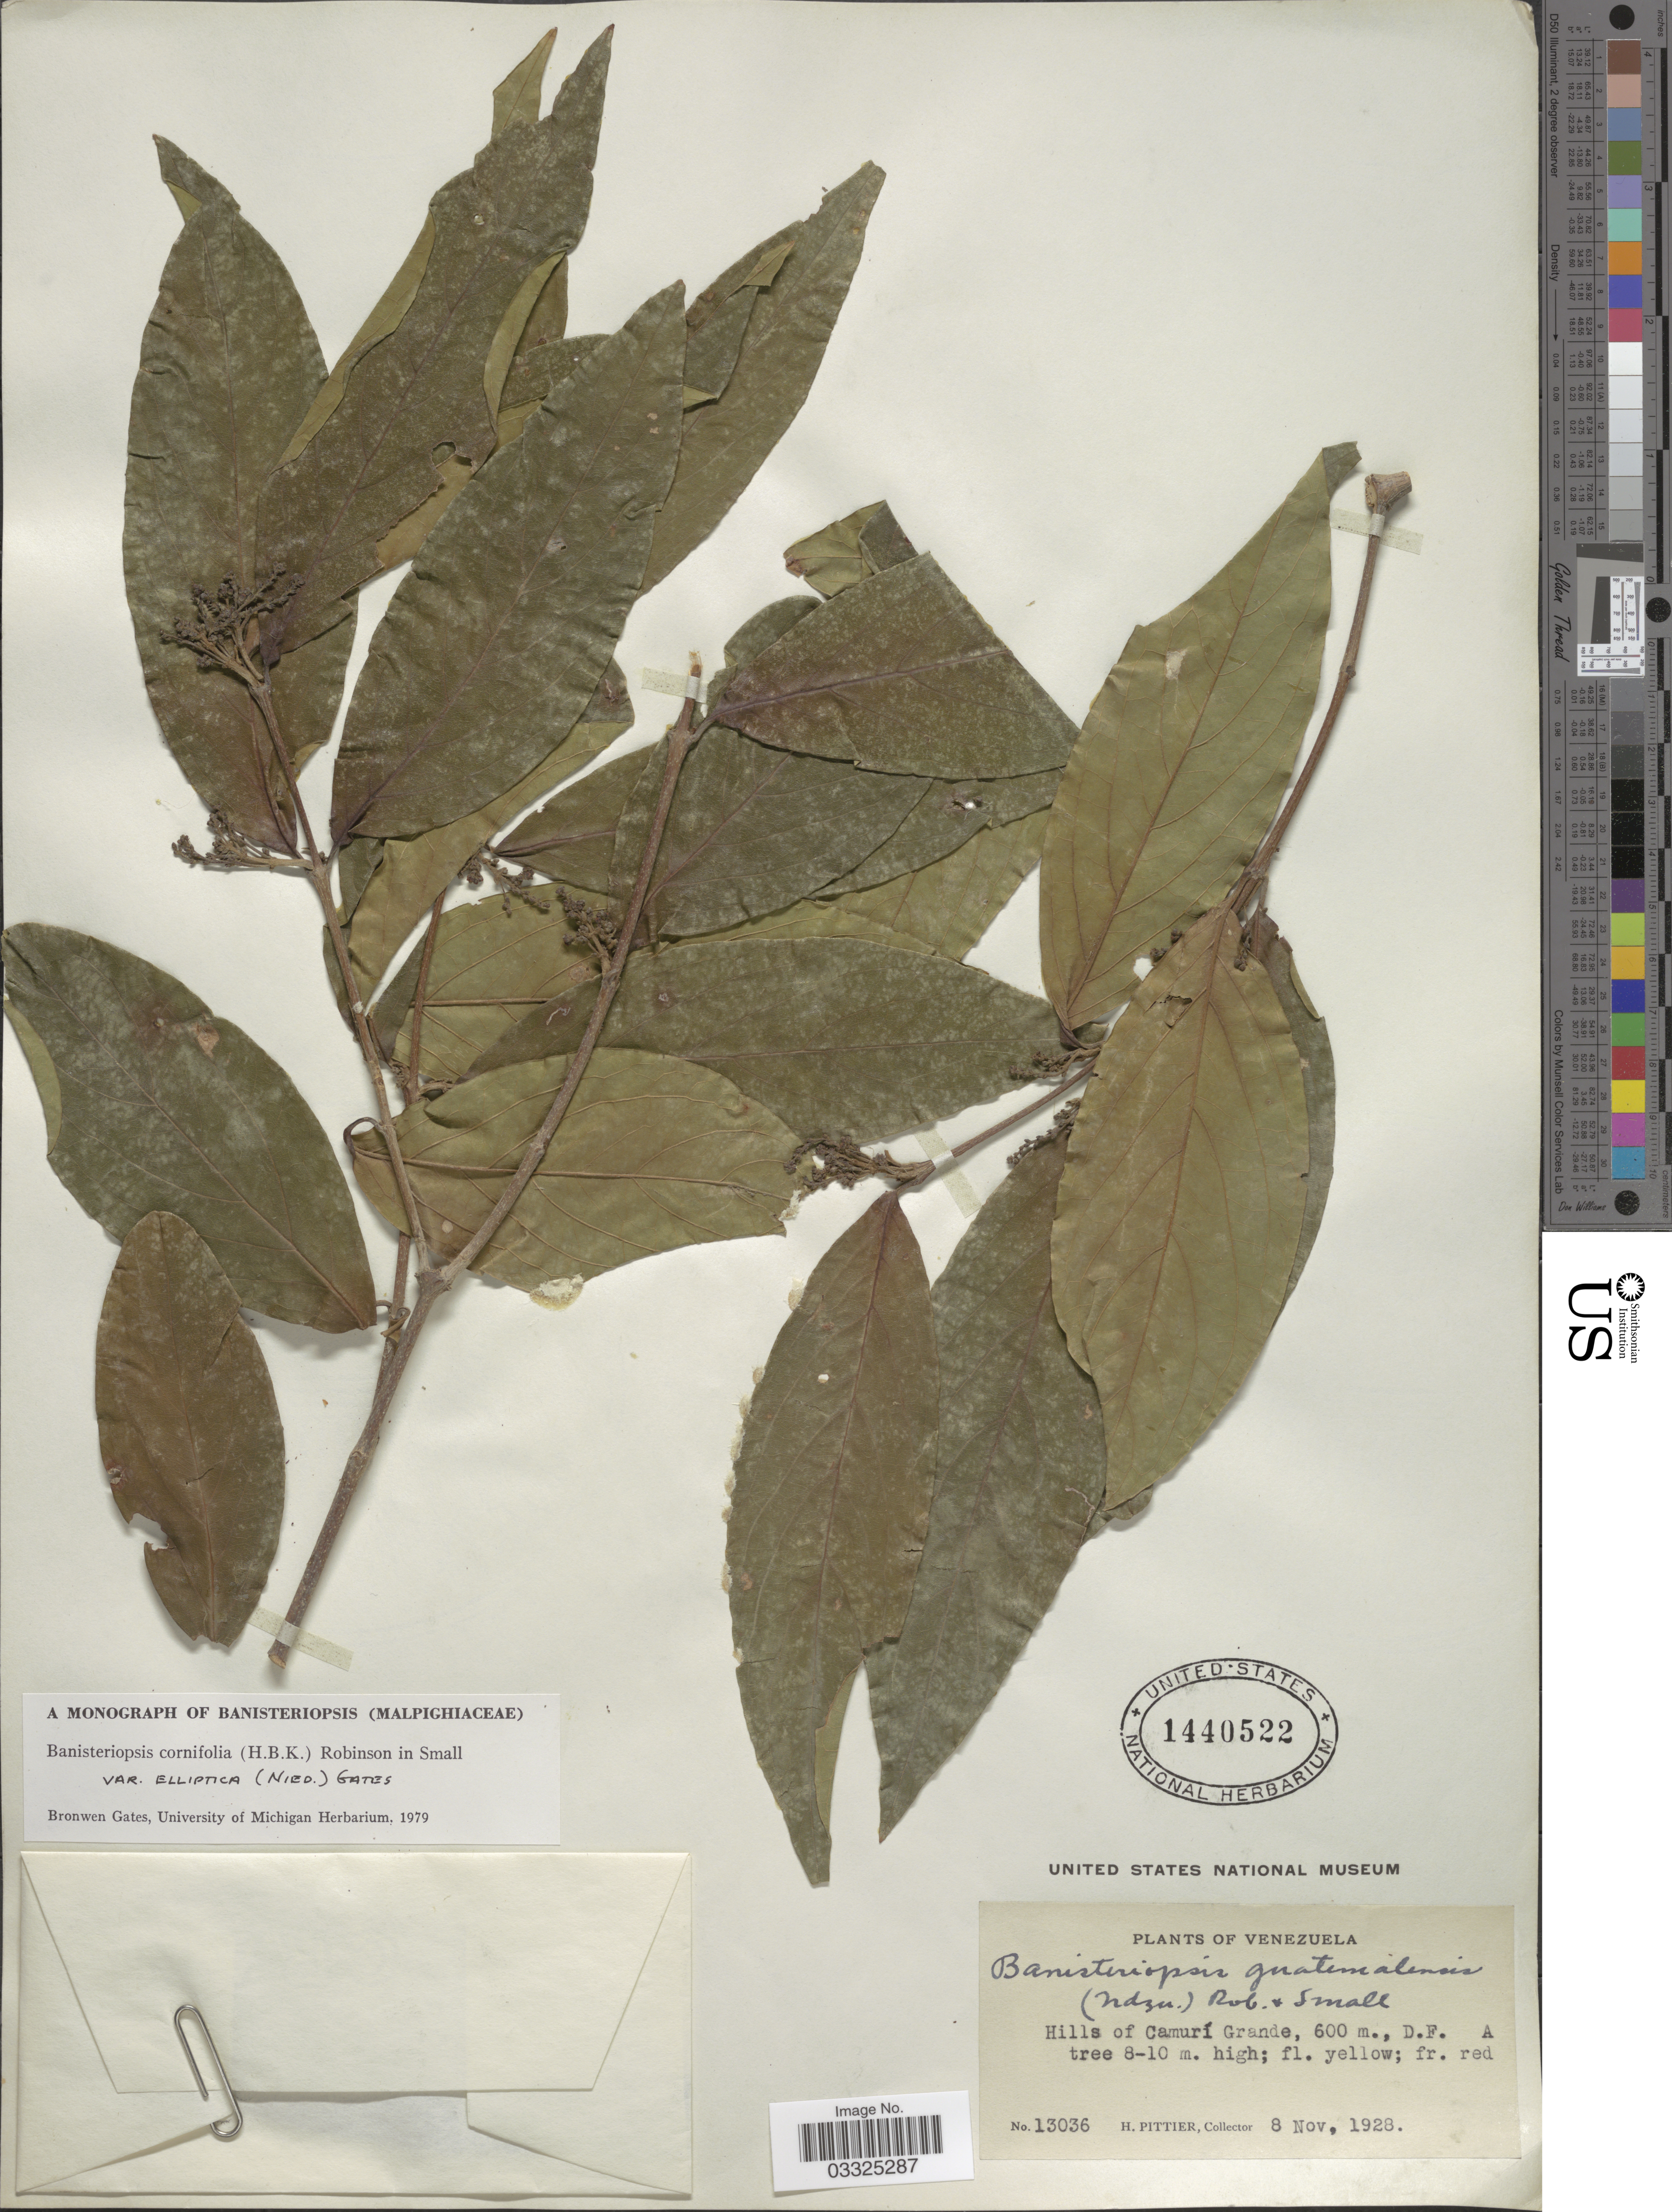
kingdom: Plantae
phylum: Tracheophyta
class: Magnoliopsida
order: Malpighiales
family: Malpighiaceae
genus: Bronwenia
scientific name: Bronwenia cornifolia var. maracaybensis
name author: (A. Juss.) W.R. Anderson & C. Davis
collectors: H. F. Pittier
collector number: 13036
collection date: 1928-11-08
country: Venezuela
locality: Hills of Camurí Grande, D.F.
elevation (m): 600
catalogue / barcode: US 1440522